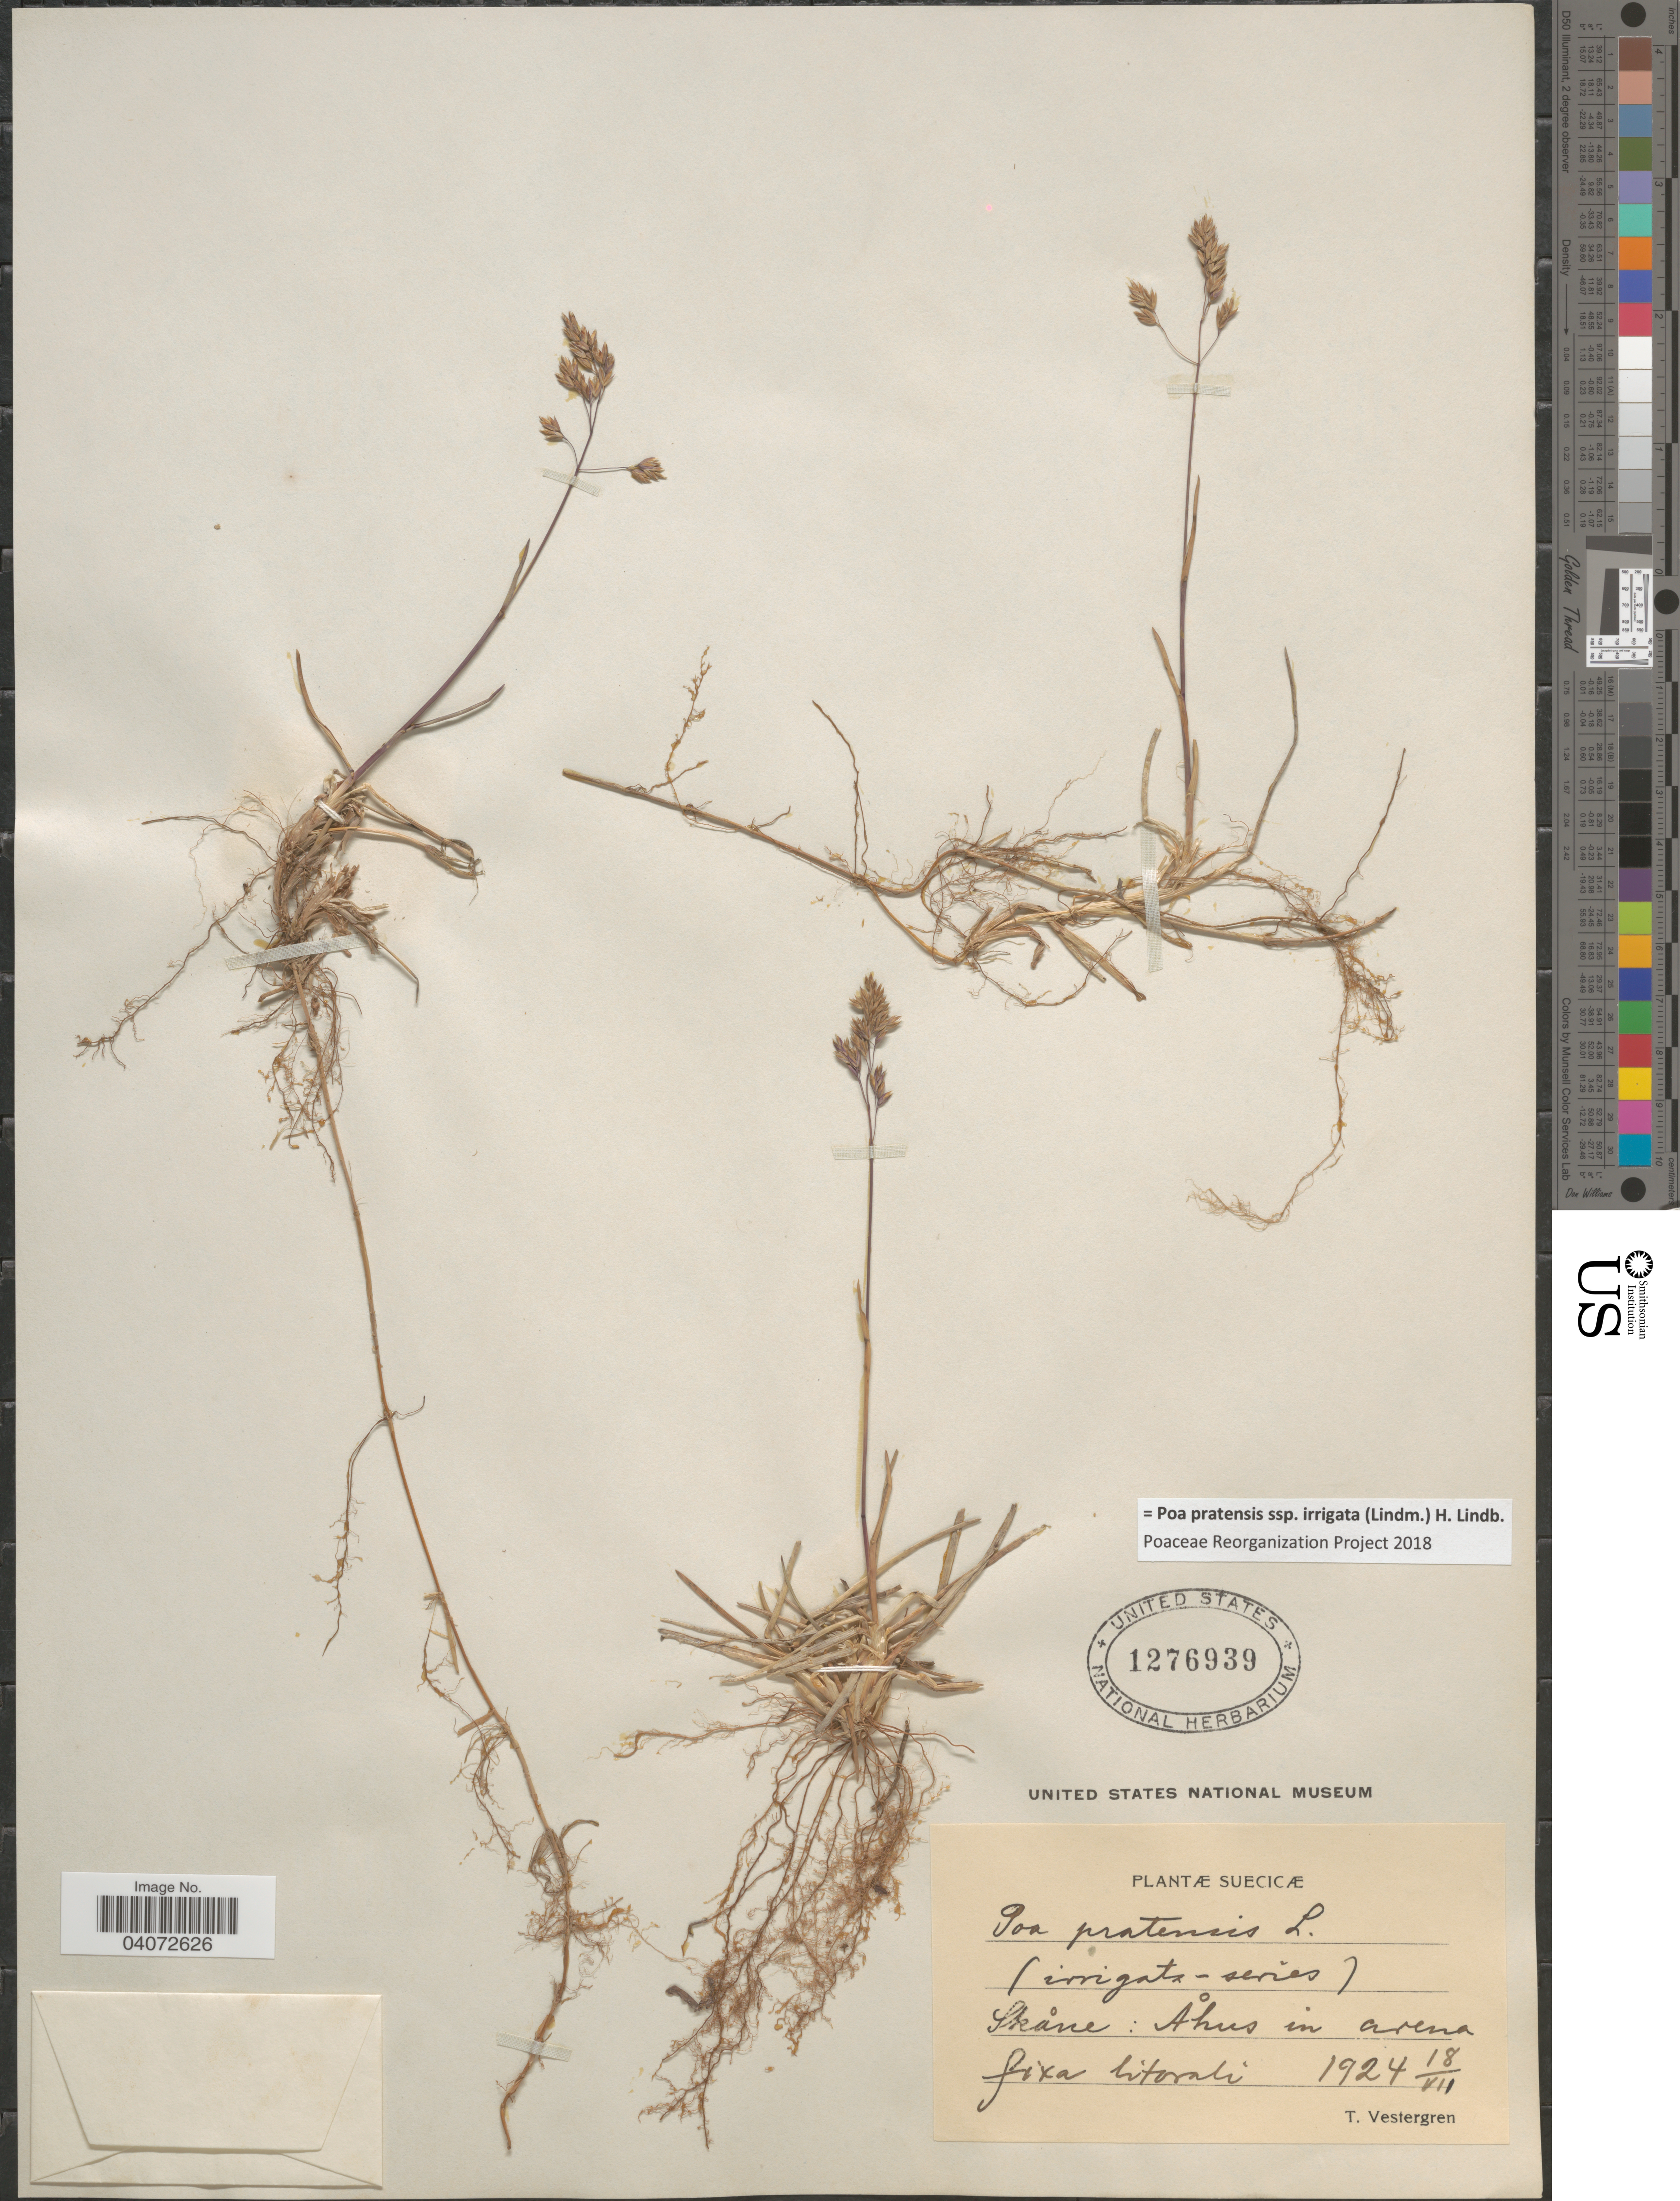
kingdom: Plantae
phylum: Tracheophyta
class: Liliopsida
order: Poales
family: Poaceae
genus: Poa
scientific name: Poa pratensis subsp. irrigata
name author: (Lindm.) H. Lindb.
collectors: T. Vestergren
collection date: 1924-07-18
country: Sweden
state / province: Skåne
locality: Suecicæ. Åhus in arena fixa litorali.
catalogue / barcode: US 1276939